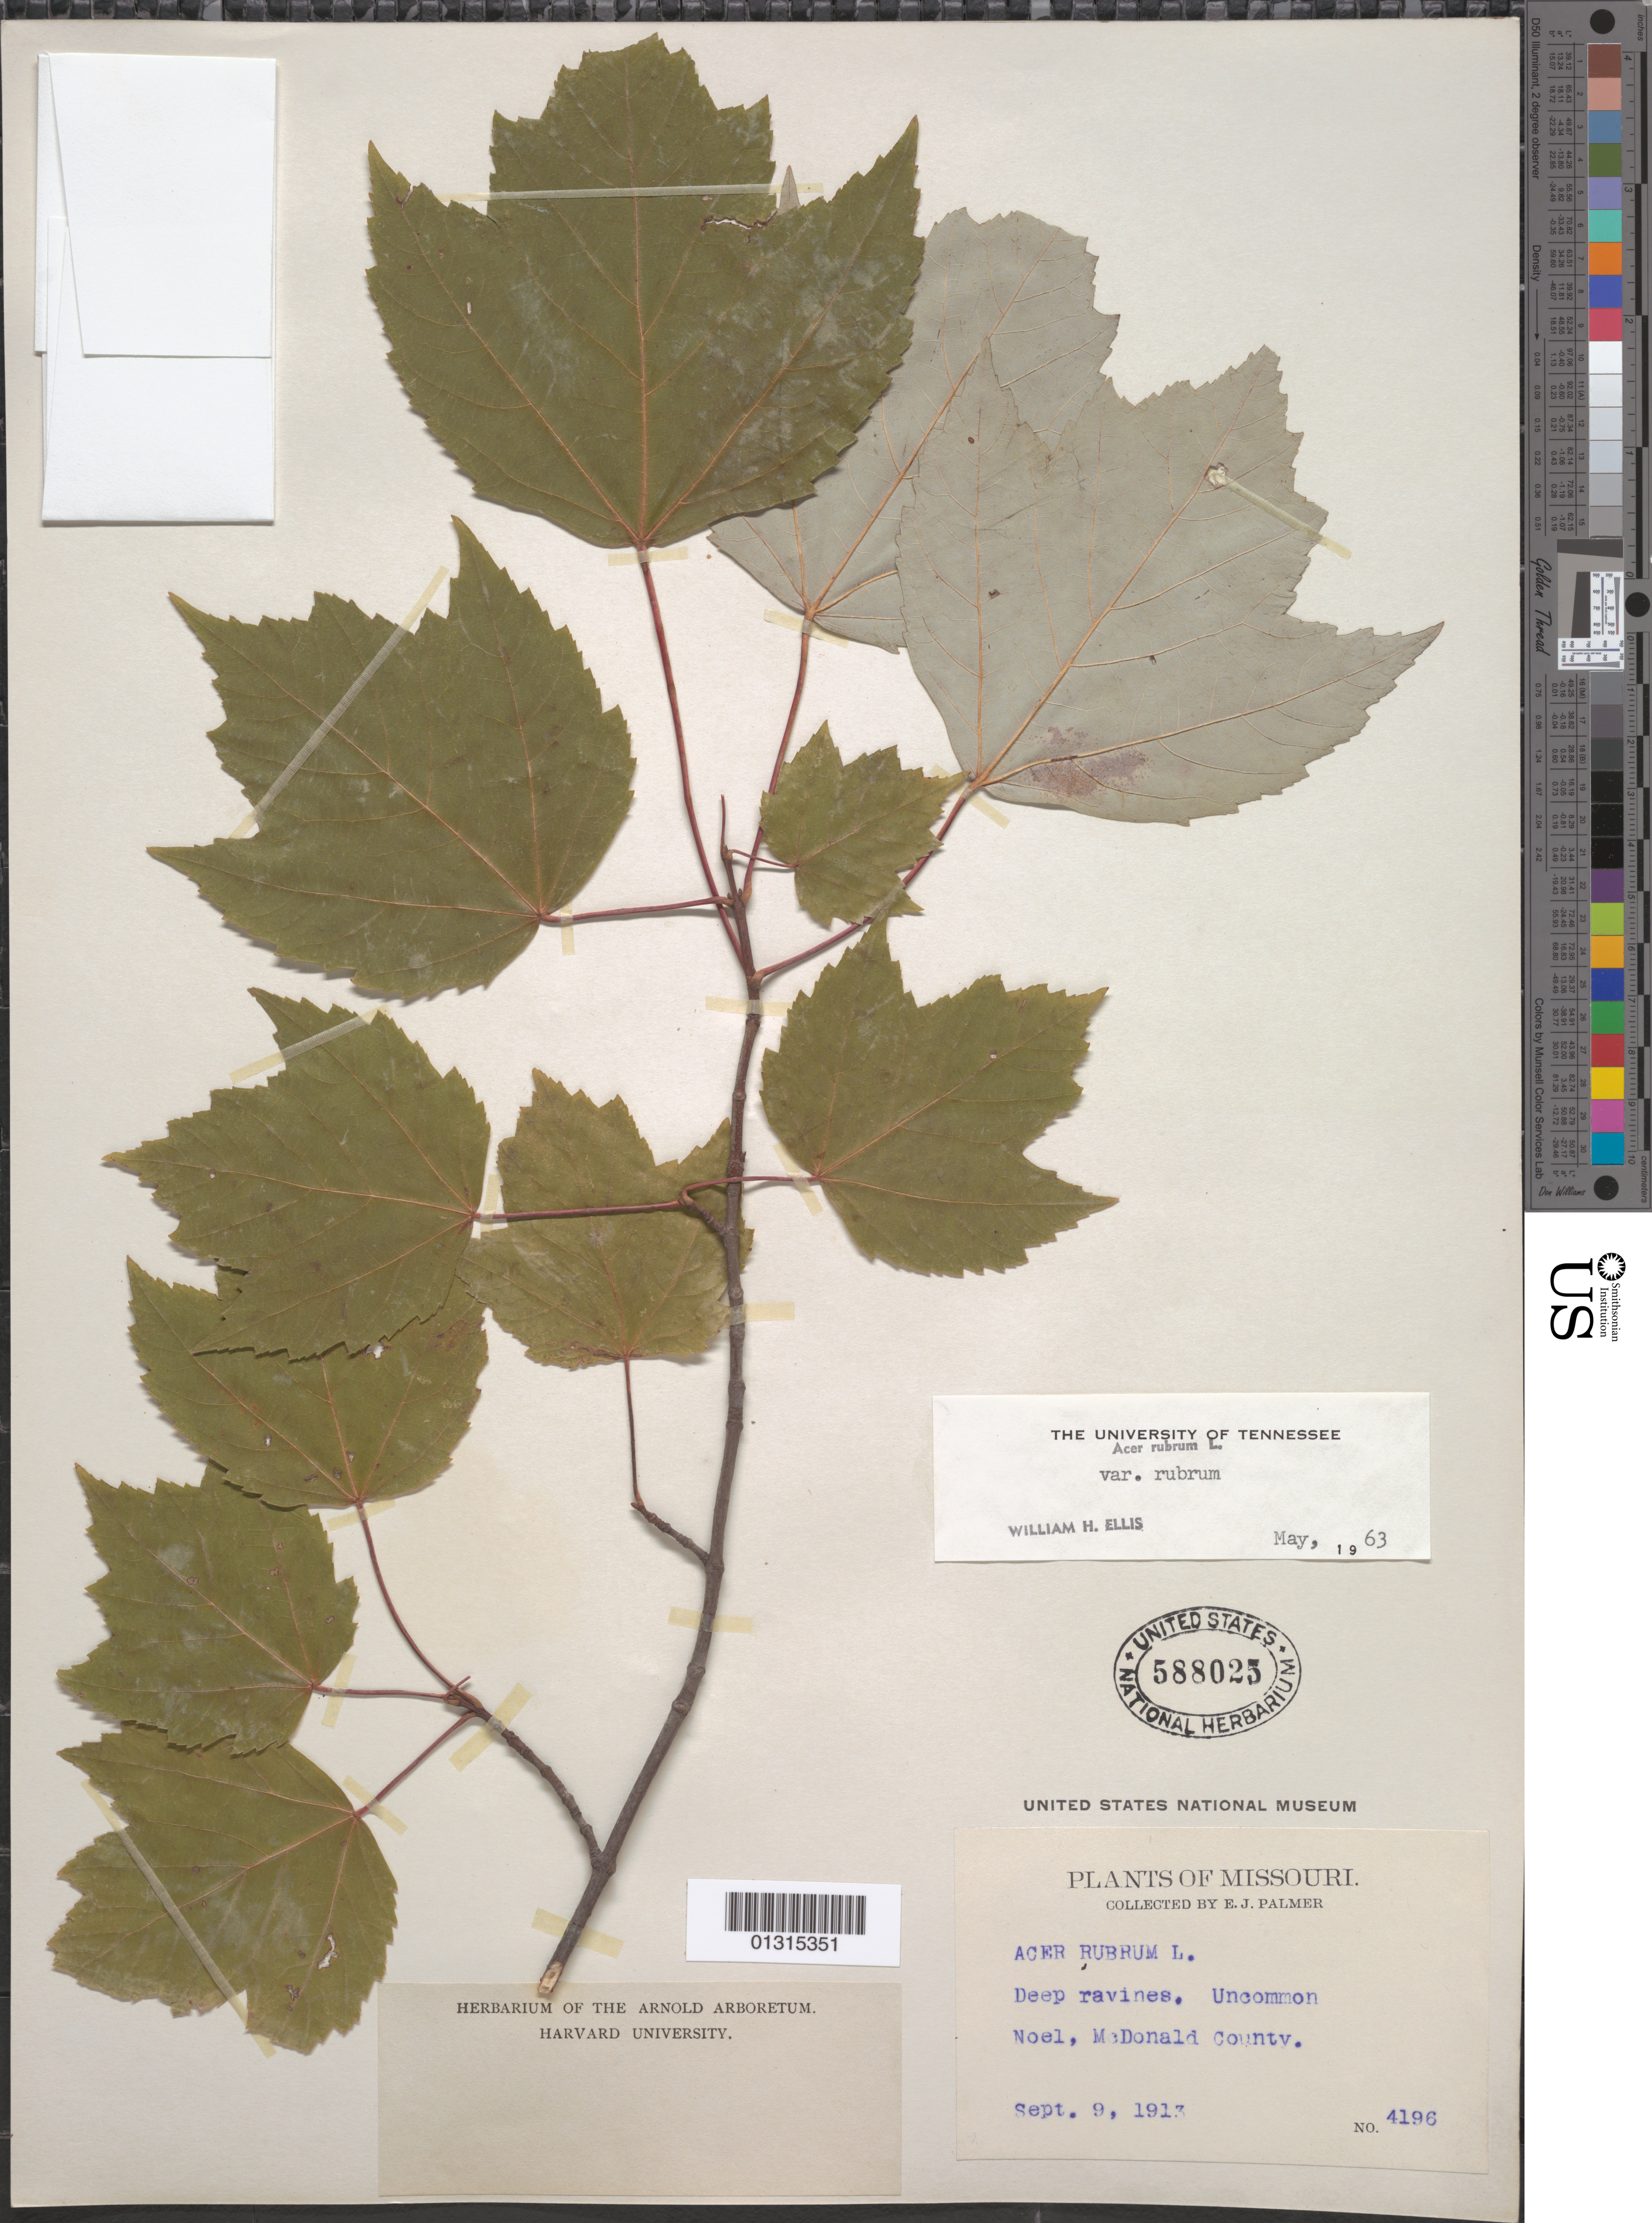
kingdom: Plantae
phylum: Tracheophyta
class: Magnoliopsida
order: Sapindales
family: Sapindaceae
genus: Acer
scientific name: Acer rubrum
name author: L.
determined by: Ellis, W. H.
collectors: E. J. Palmer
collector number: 4196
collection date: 1913-09-09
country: United States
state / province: Missouri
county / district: McDonald County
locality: McDonald County, Noel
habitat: Deep ravines, uncommon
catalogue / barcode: US 588025